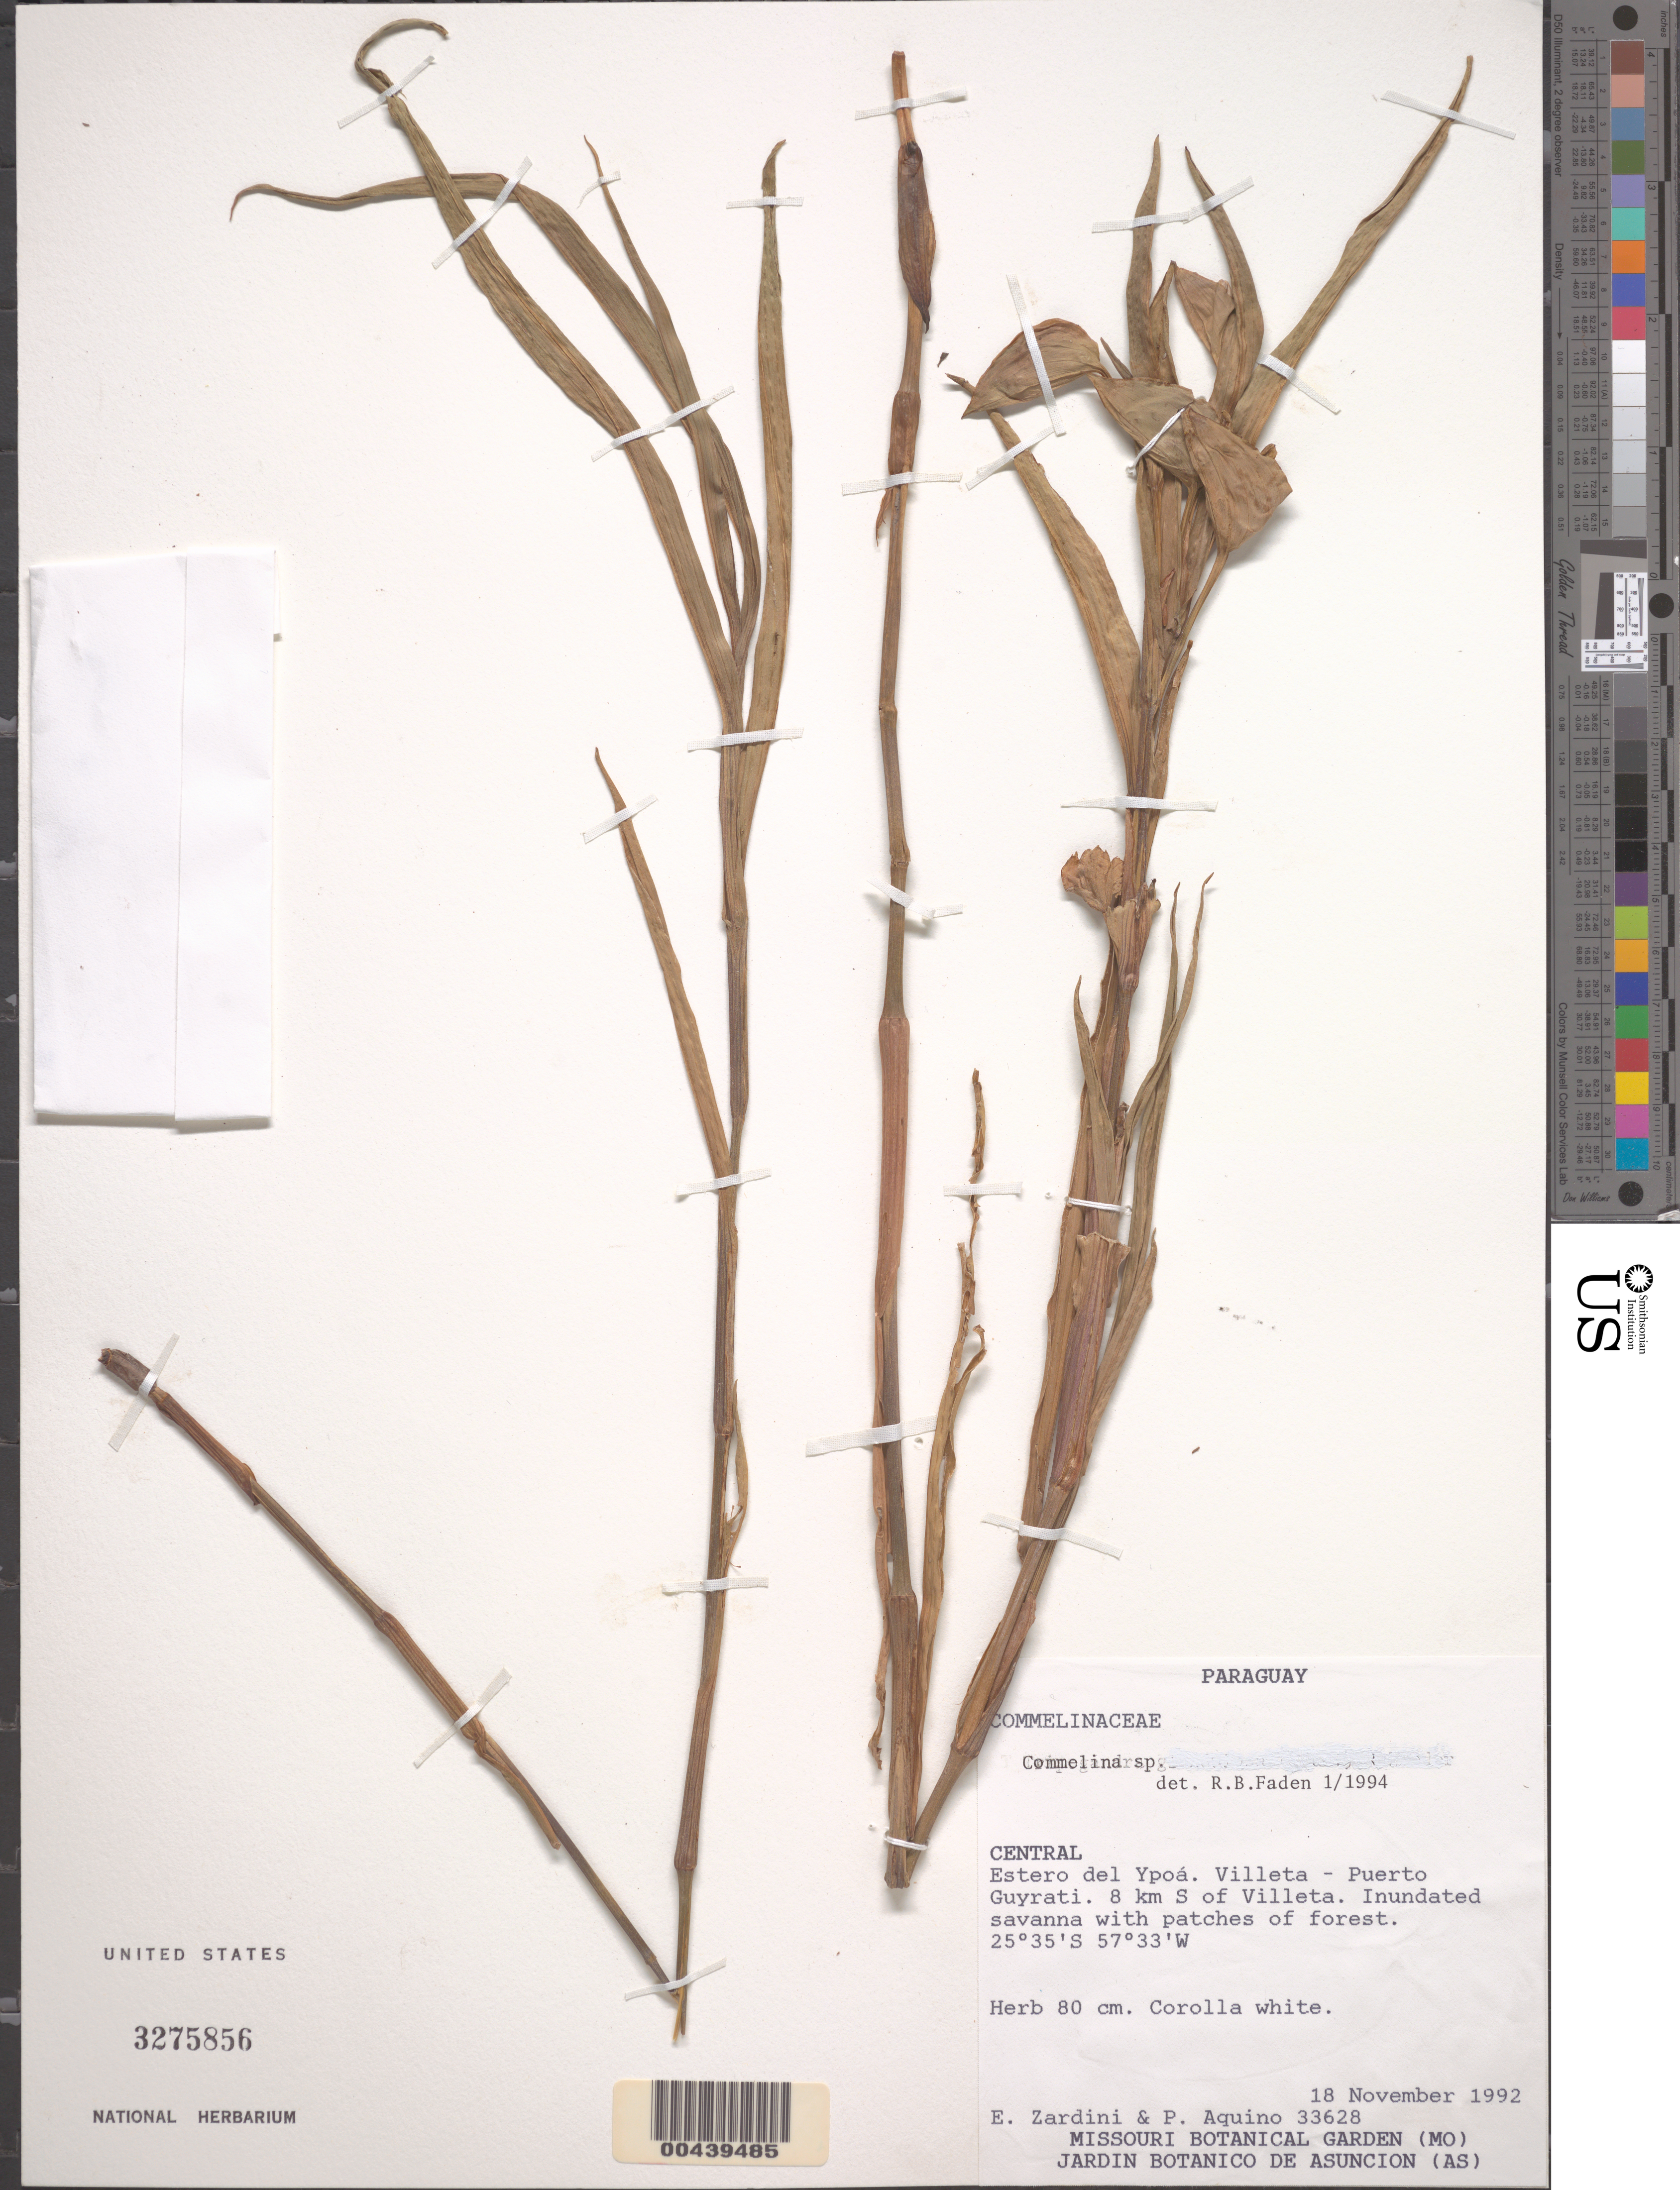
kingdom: Plantae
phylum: Tracheophyta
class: Liliopsida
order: Commelinales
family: Commelinaceae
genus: Commelina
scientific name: Commelina sp.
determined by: Faden, Robert B., (US), Smithsonian Institution - National Museum of Natural History (UNITED STATES)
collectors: E. M. Zardini & P. Aquino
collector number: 33628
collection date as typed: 18 Nov 1992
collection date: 1992-11-18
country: Paraguay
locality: Estero del ypoa, villeta-puerto guyrati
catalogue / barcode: US 3275856